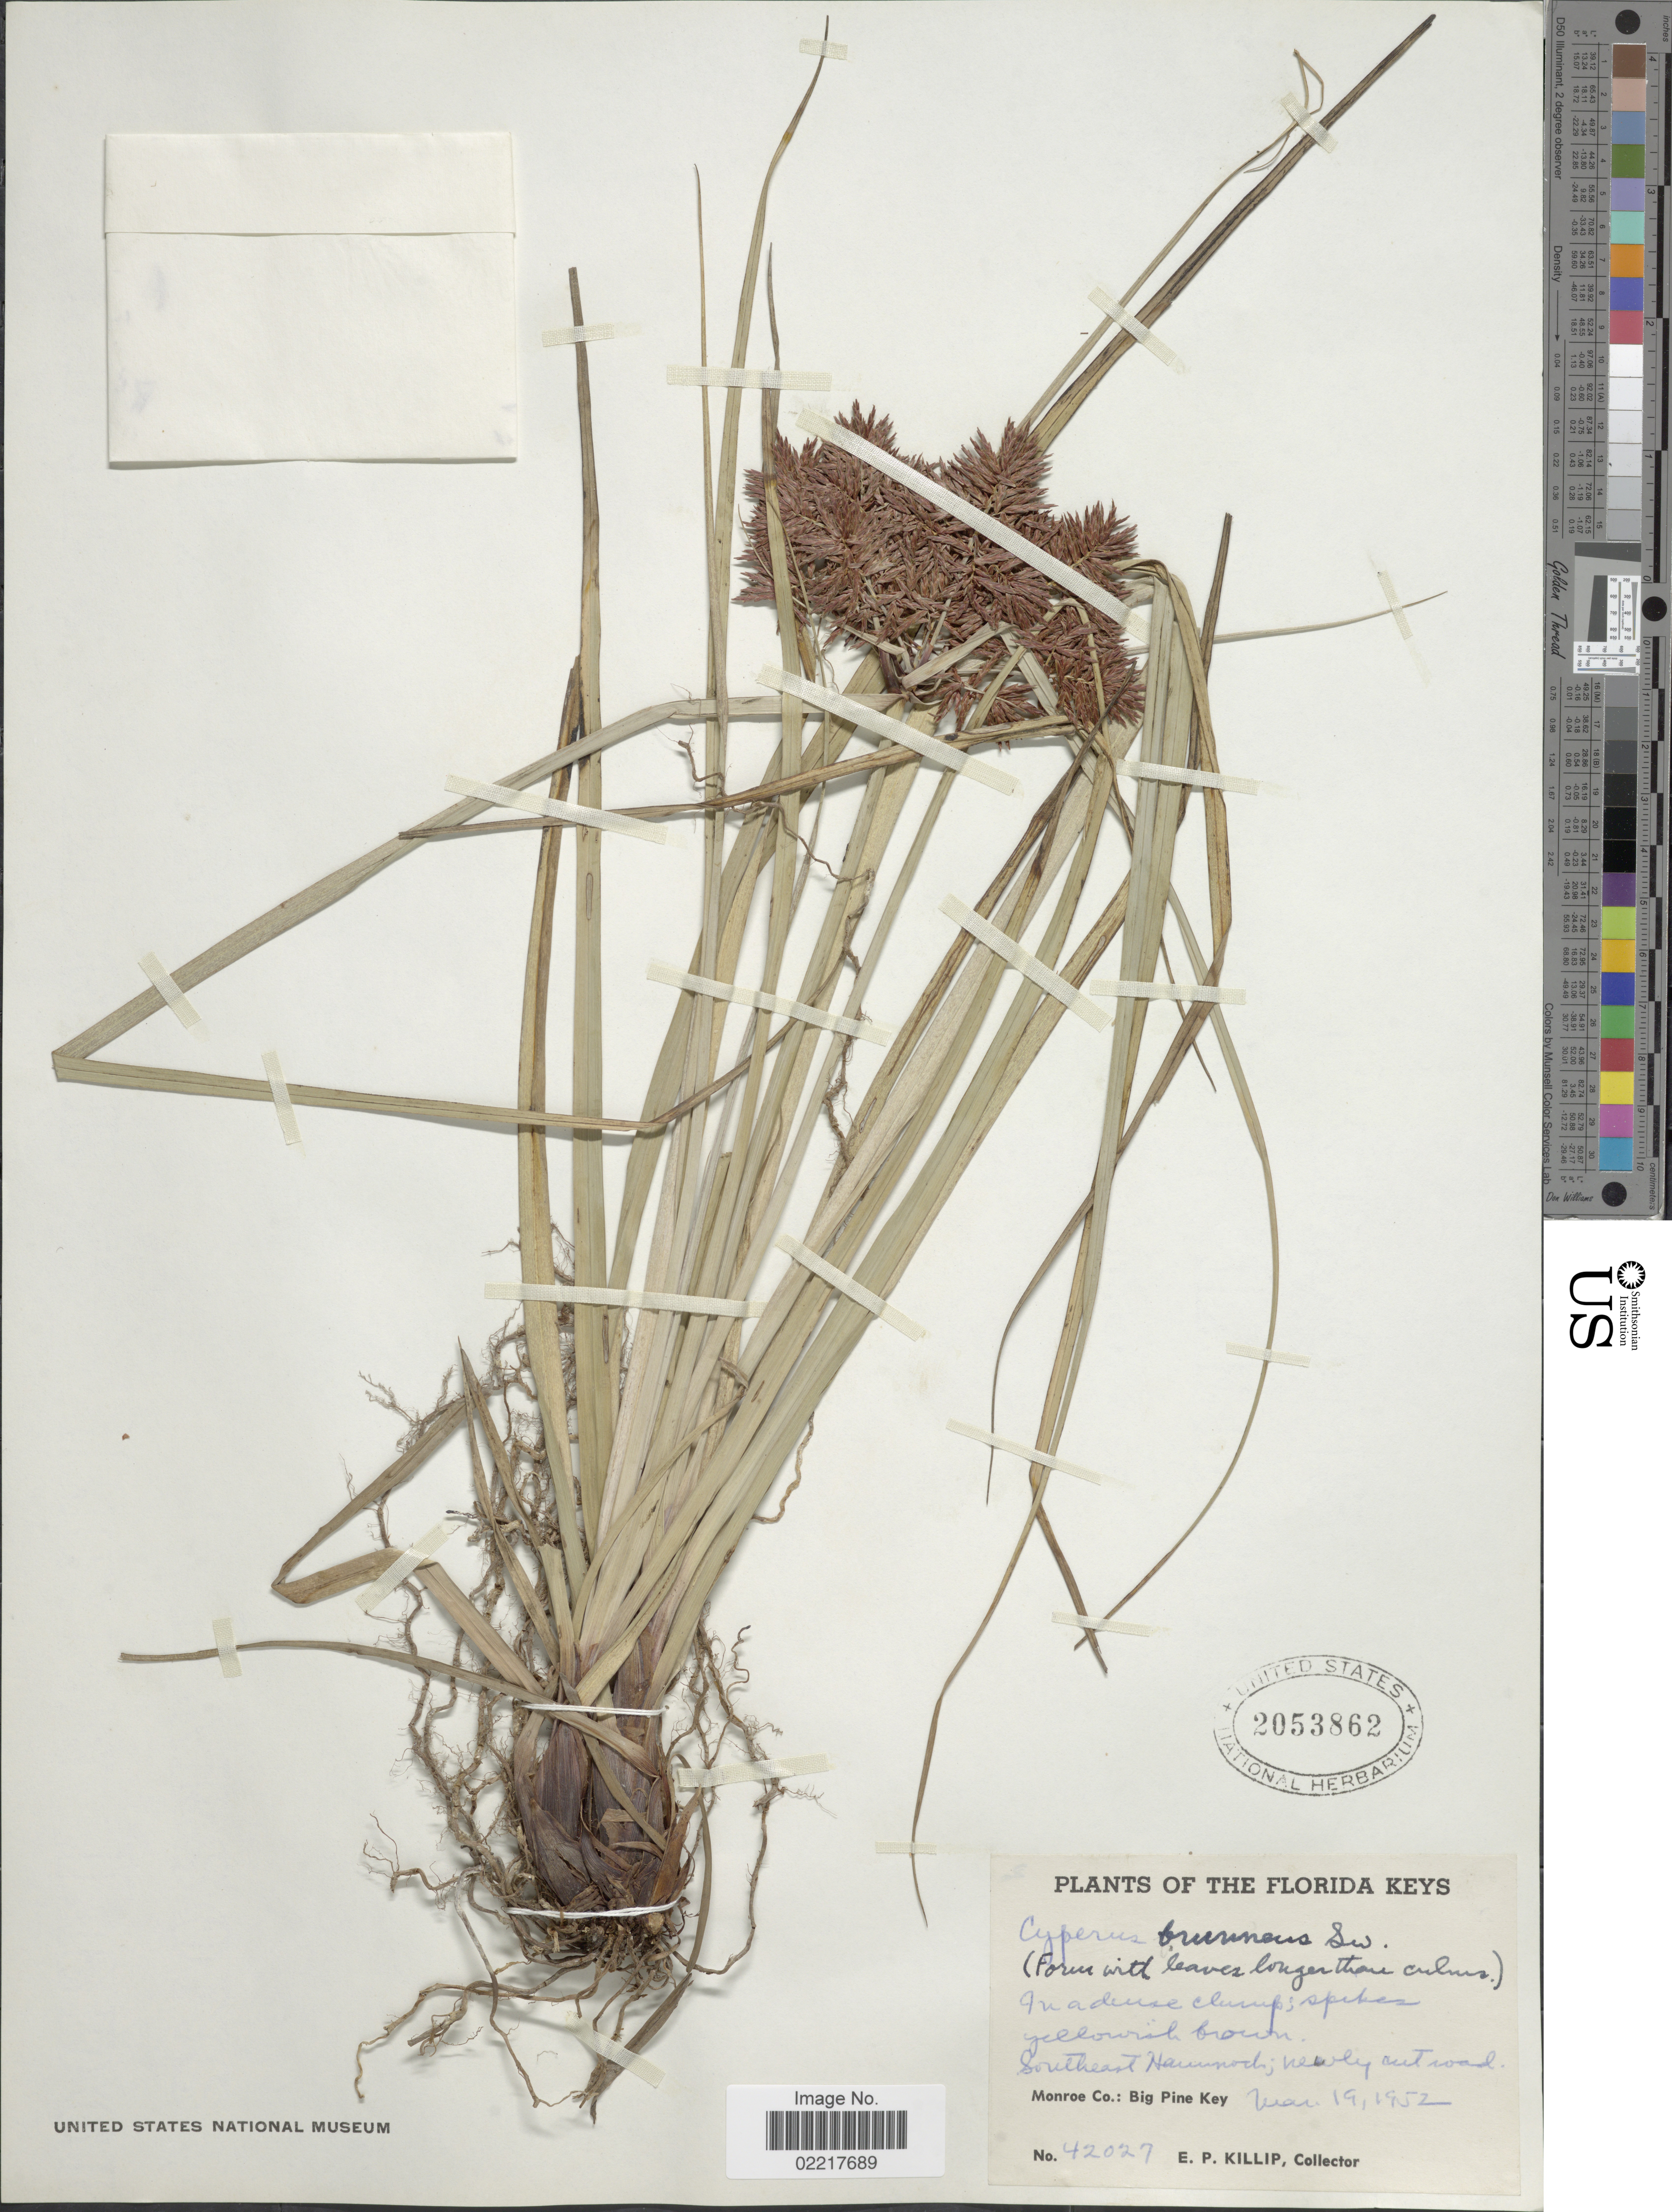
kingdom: Plantae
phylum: Tracheophyta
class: Liliopsida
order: Poales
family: Cyperaceae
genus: Cyperus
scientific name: Cyperus planifolius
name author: Rich.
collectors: E. P. Killip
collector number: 42027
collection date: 1952-03-19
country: United States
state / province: Florida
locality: Monroe Co.: Big Pine Key, Southeast Hammock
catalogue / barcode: US 2053862